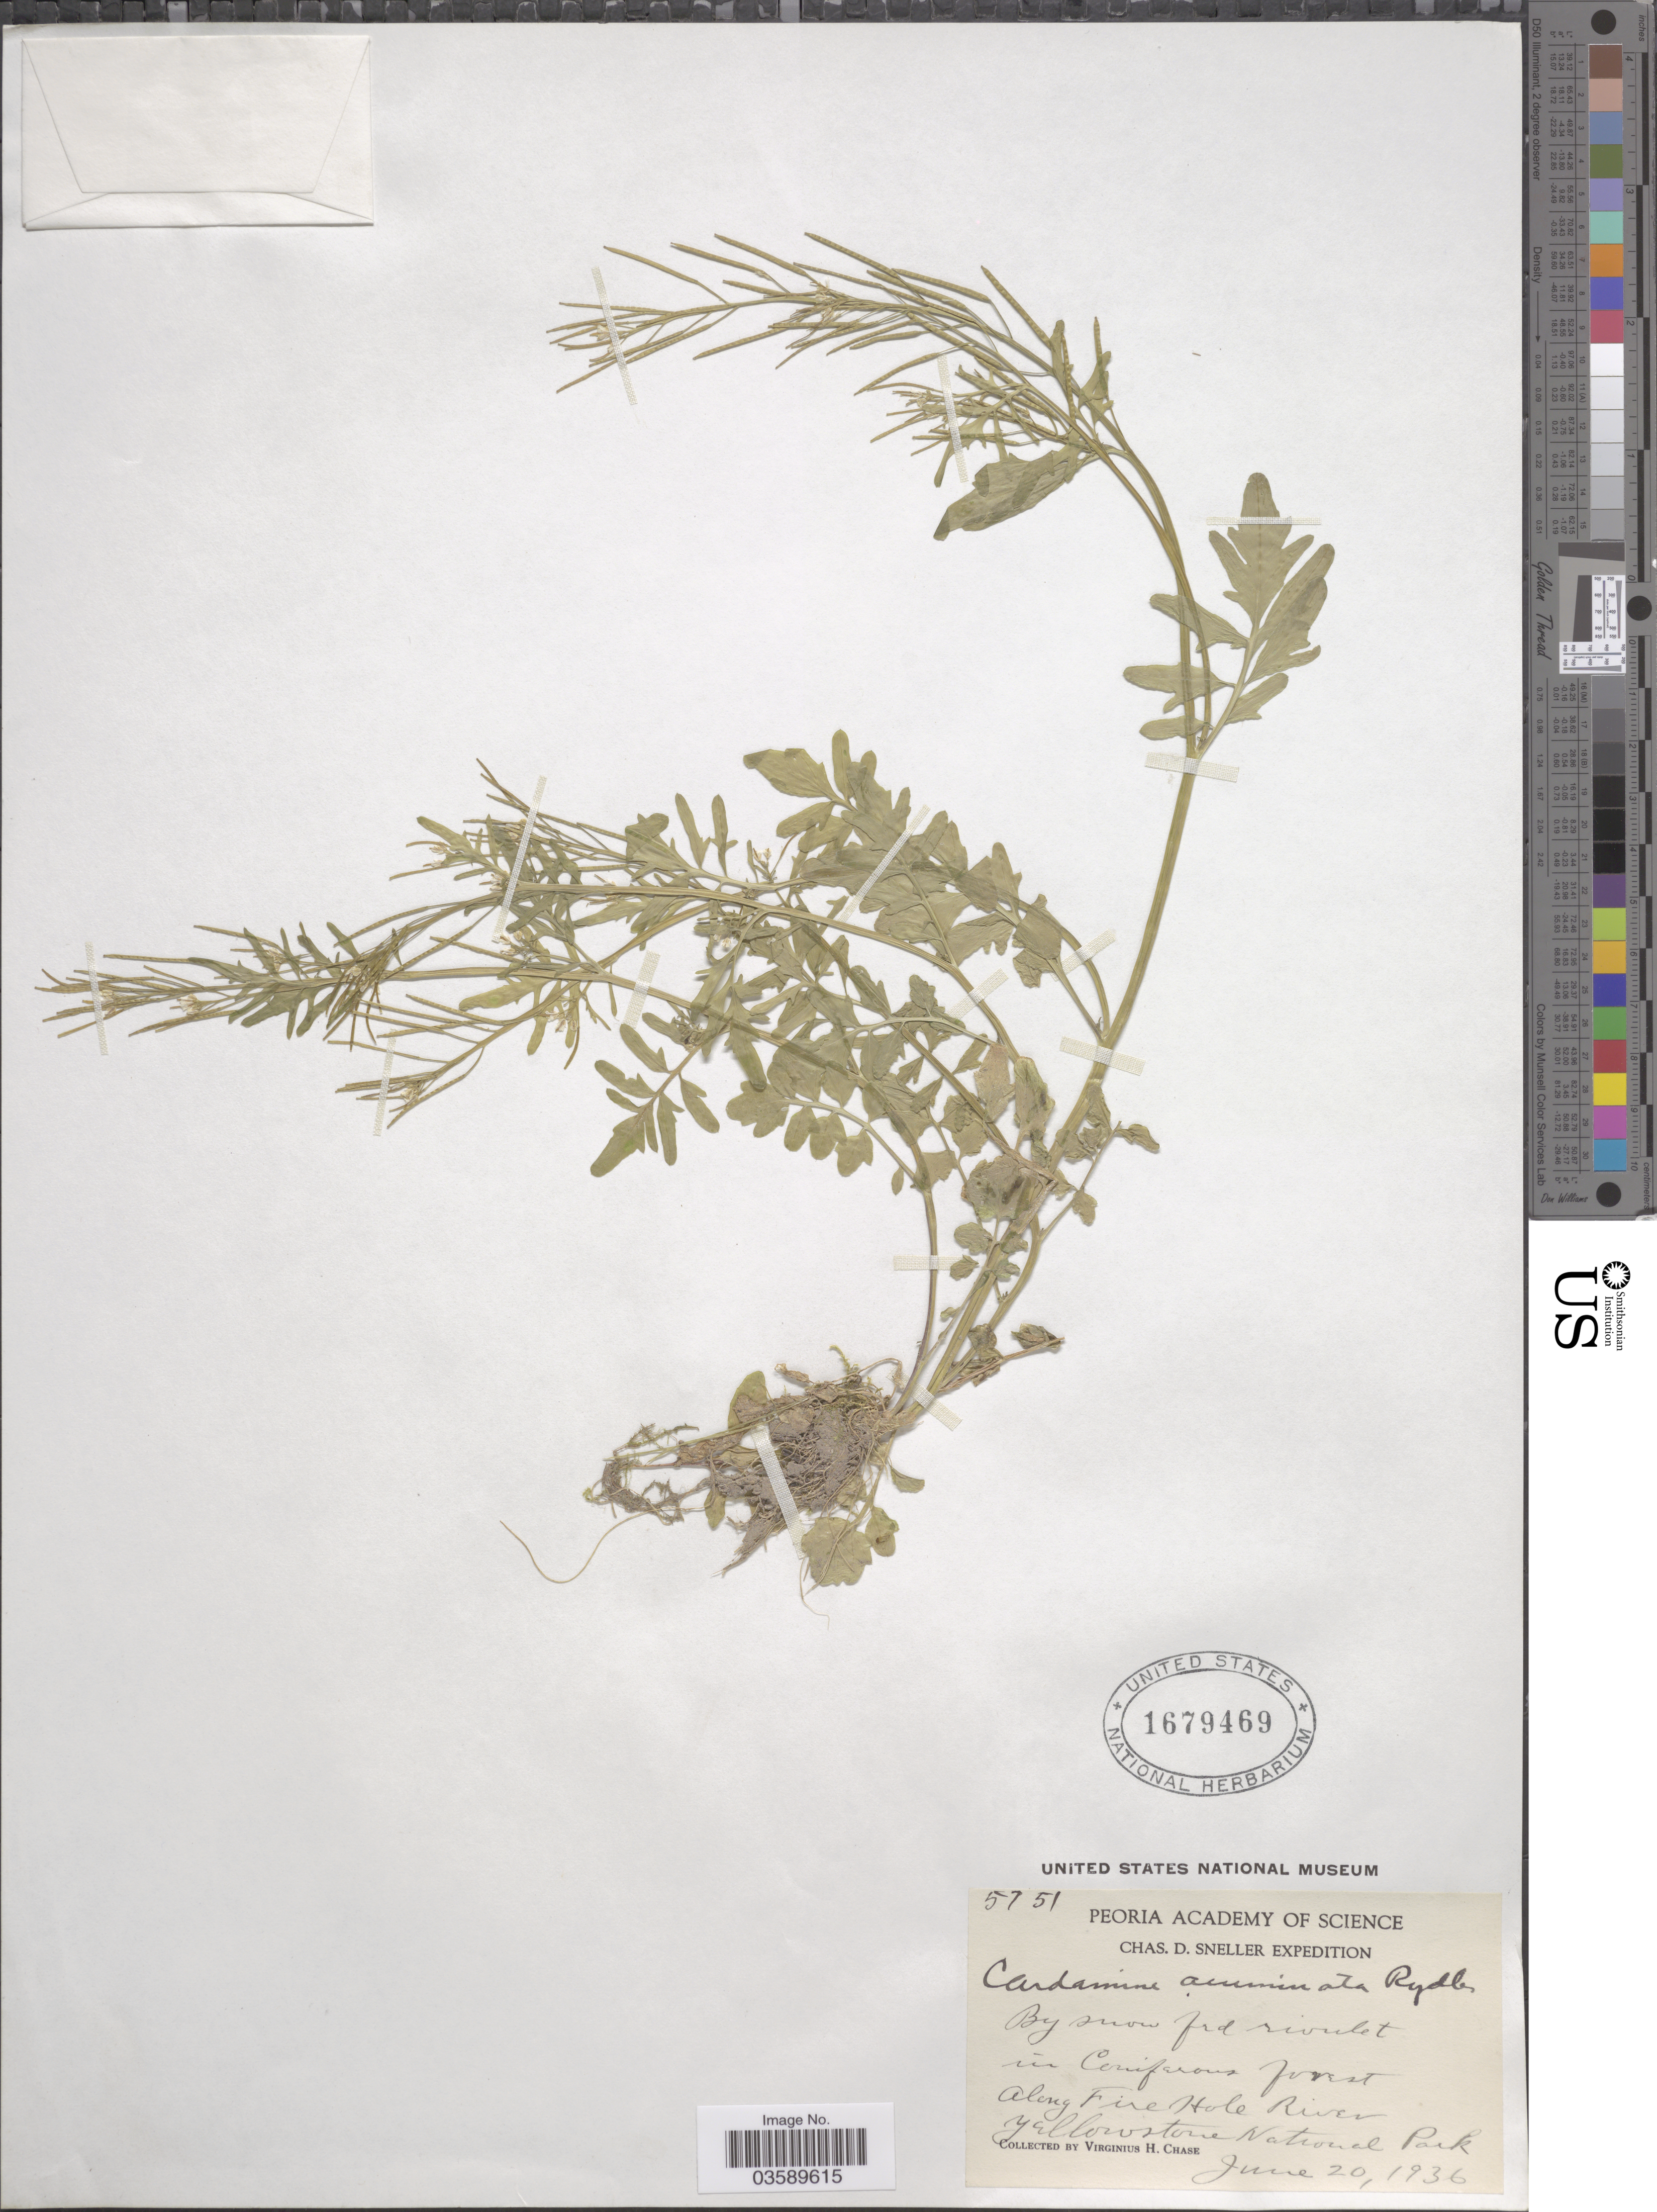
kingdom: Plantae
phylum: Tracheophyta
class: Magnoliopsida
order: Brassicales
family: Brassicaceae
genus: Cardamine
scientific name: Cardamine oligosperma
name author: Nutt.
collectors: V. H. Chase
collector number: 5751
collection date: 1936-06-20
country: United States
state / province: Wyoming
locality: Along Fire Hole River, Yellowstone National Park.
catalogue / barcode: US 1679469